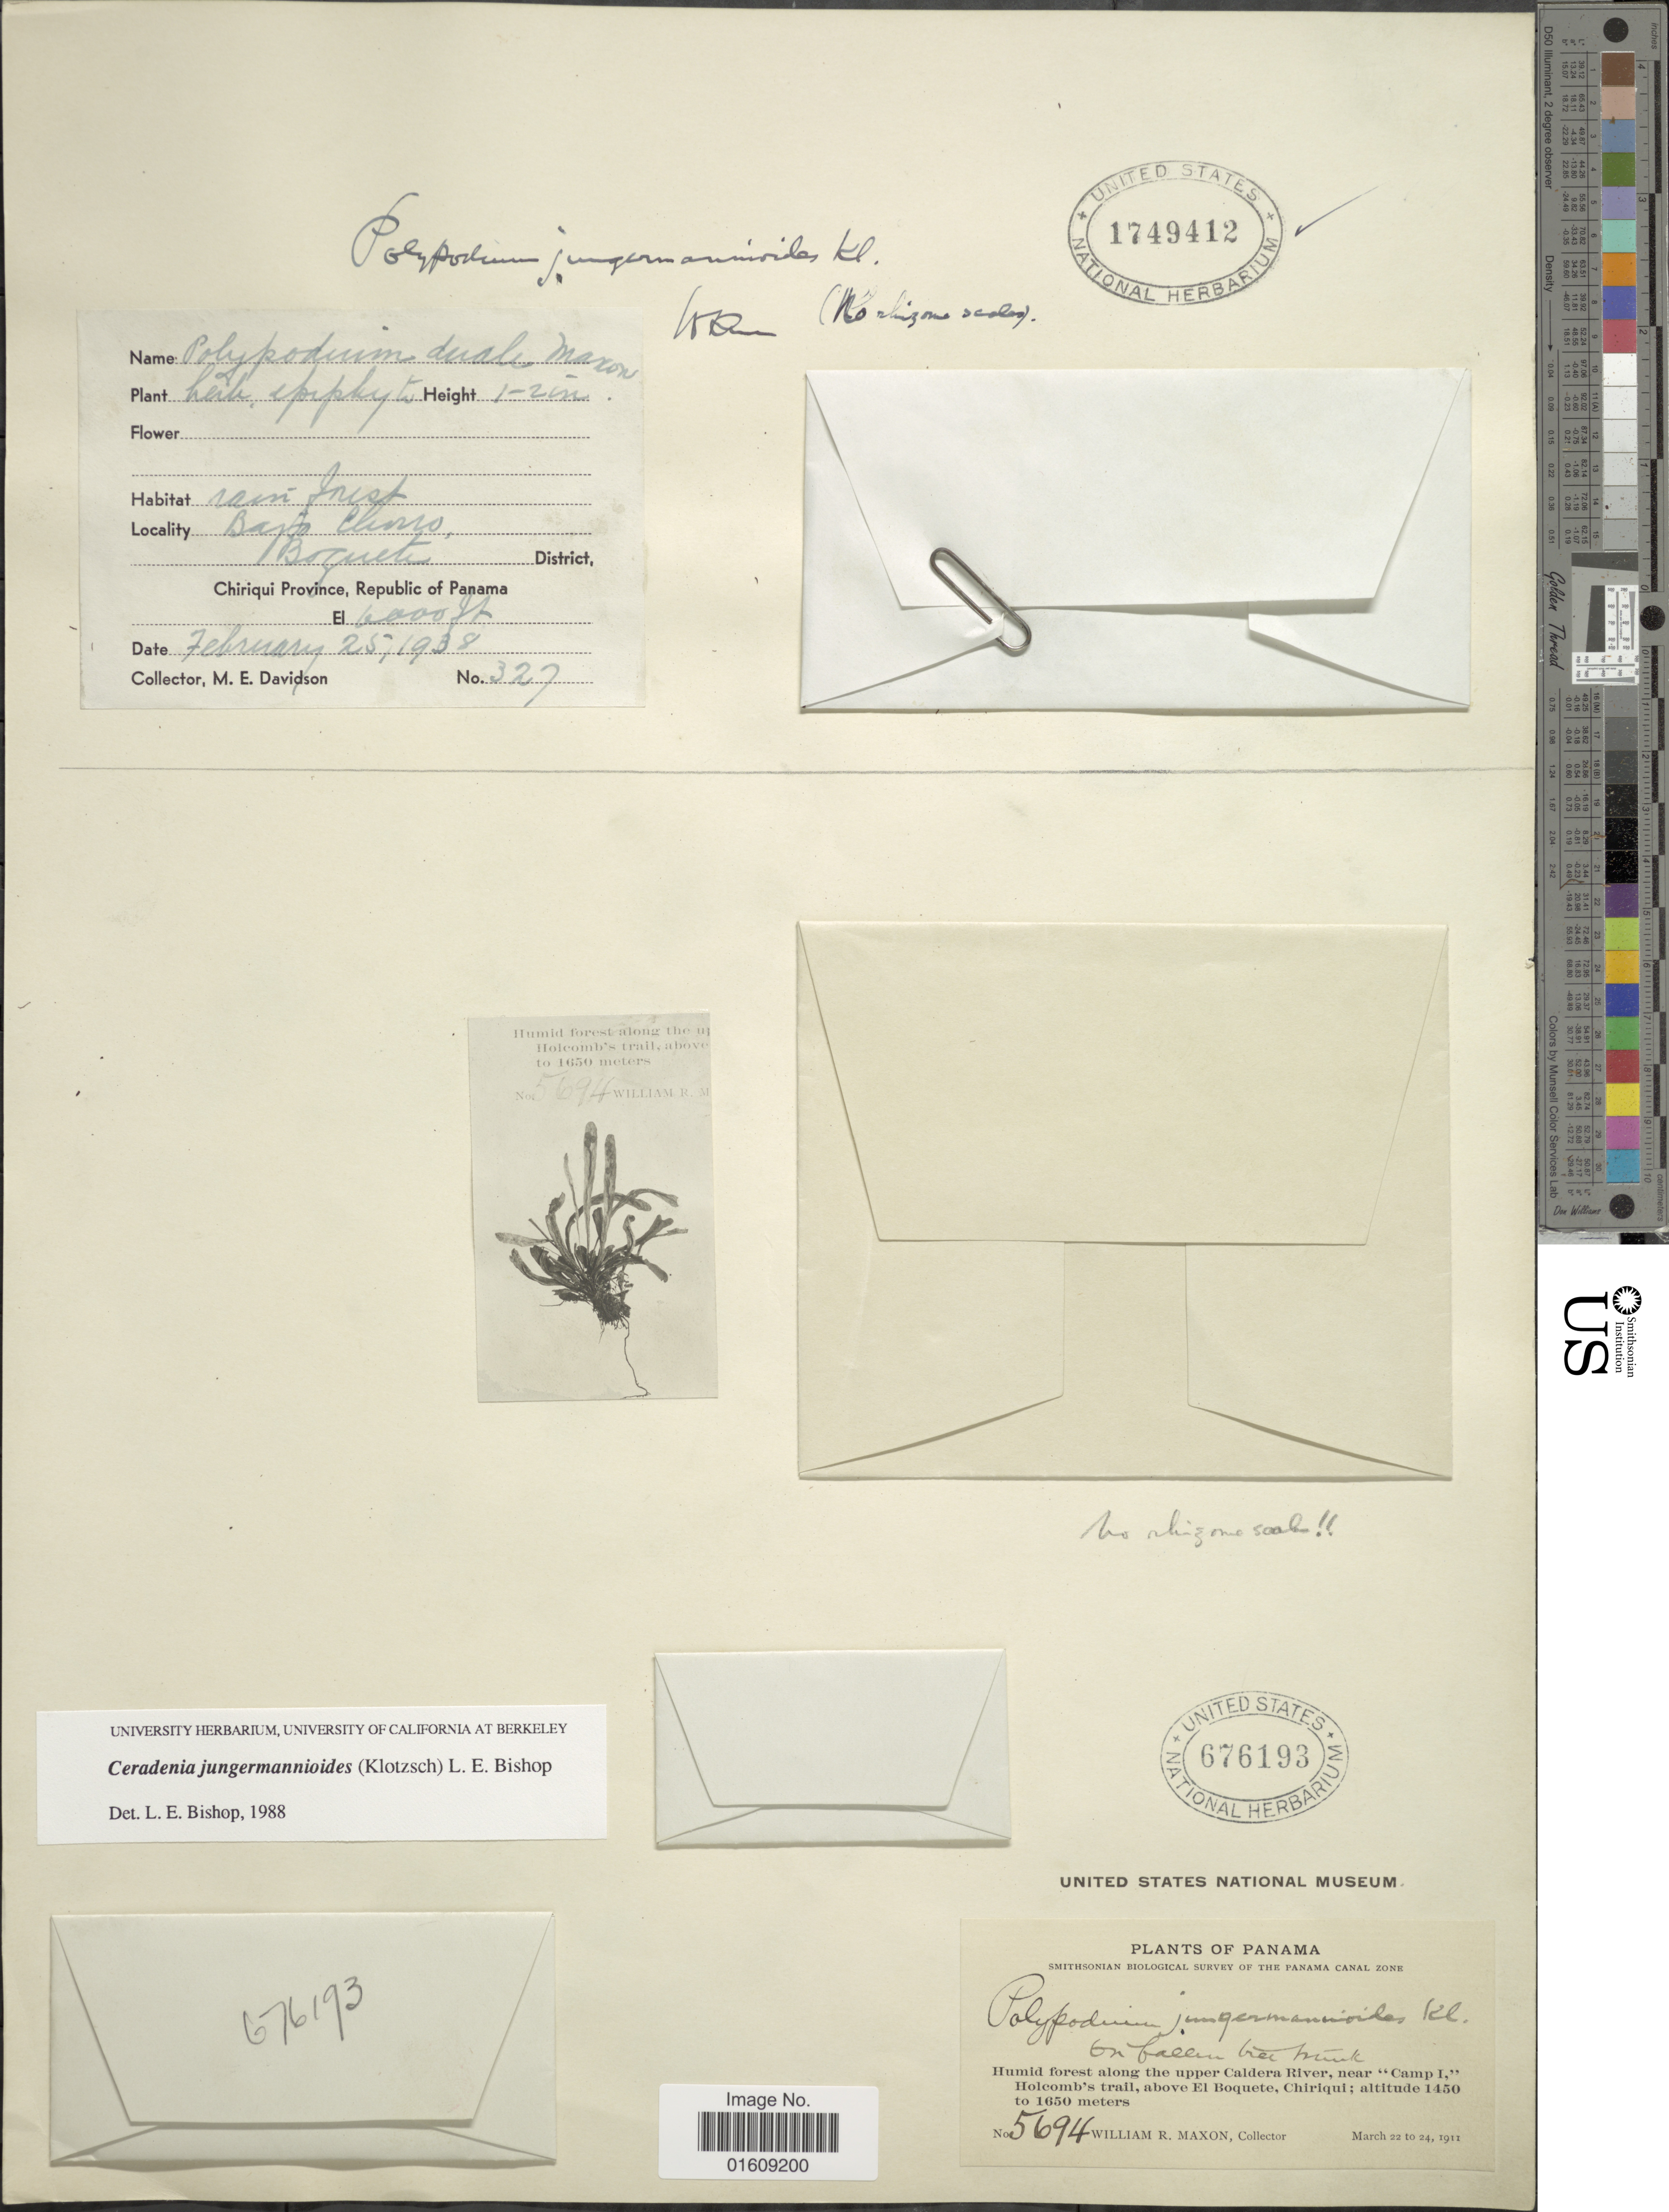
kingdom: Plantae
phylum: Tracheophyta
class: Polypodiopsida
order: Polypodiales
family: Polypodiaceae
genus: Ceradenia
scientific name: Ceradenia jungermannioides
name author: (Klotzsch) L.E. Bishop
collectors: W. R. Maxon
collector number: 5694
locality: Along the up [illegible text], Holcomb's trail, above.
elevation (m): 1650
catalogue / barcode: US 676193-2